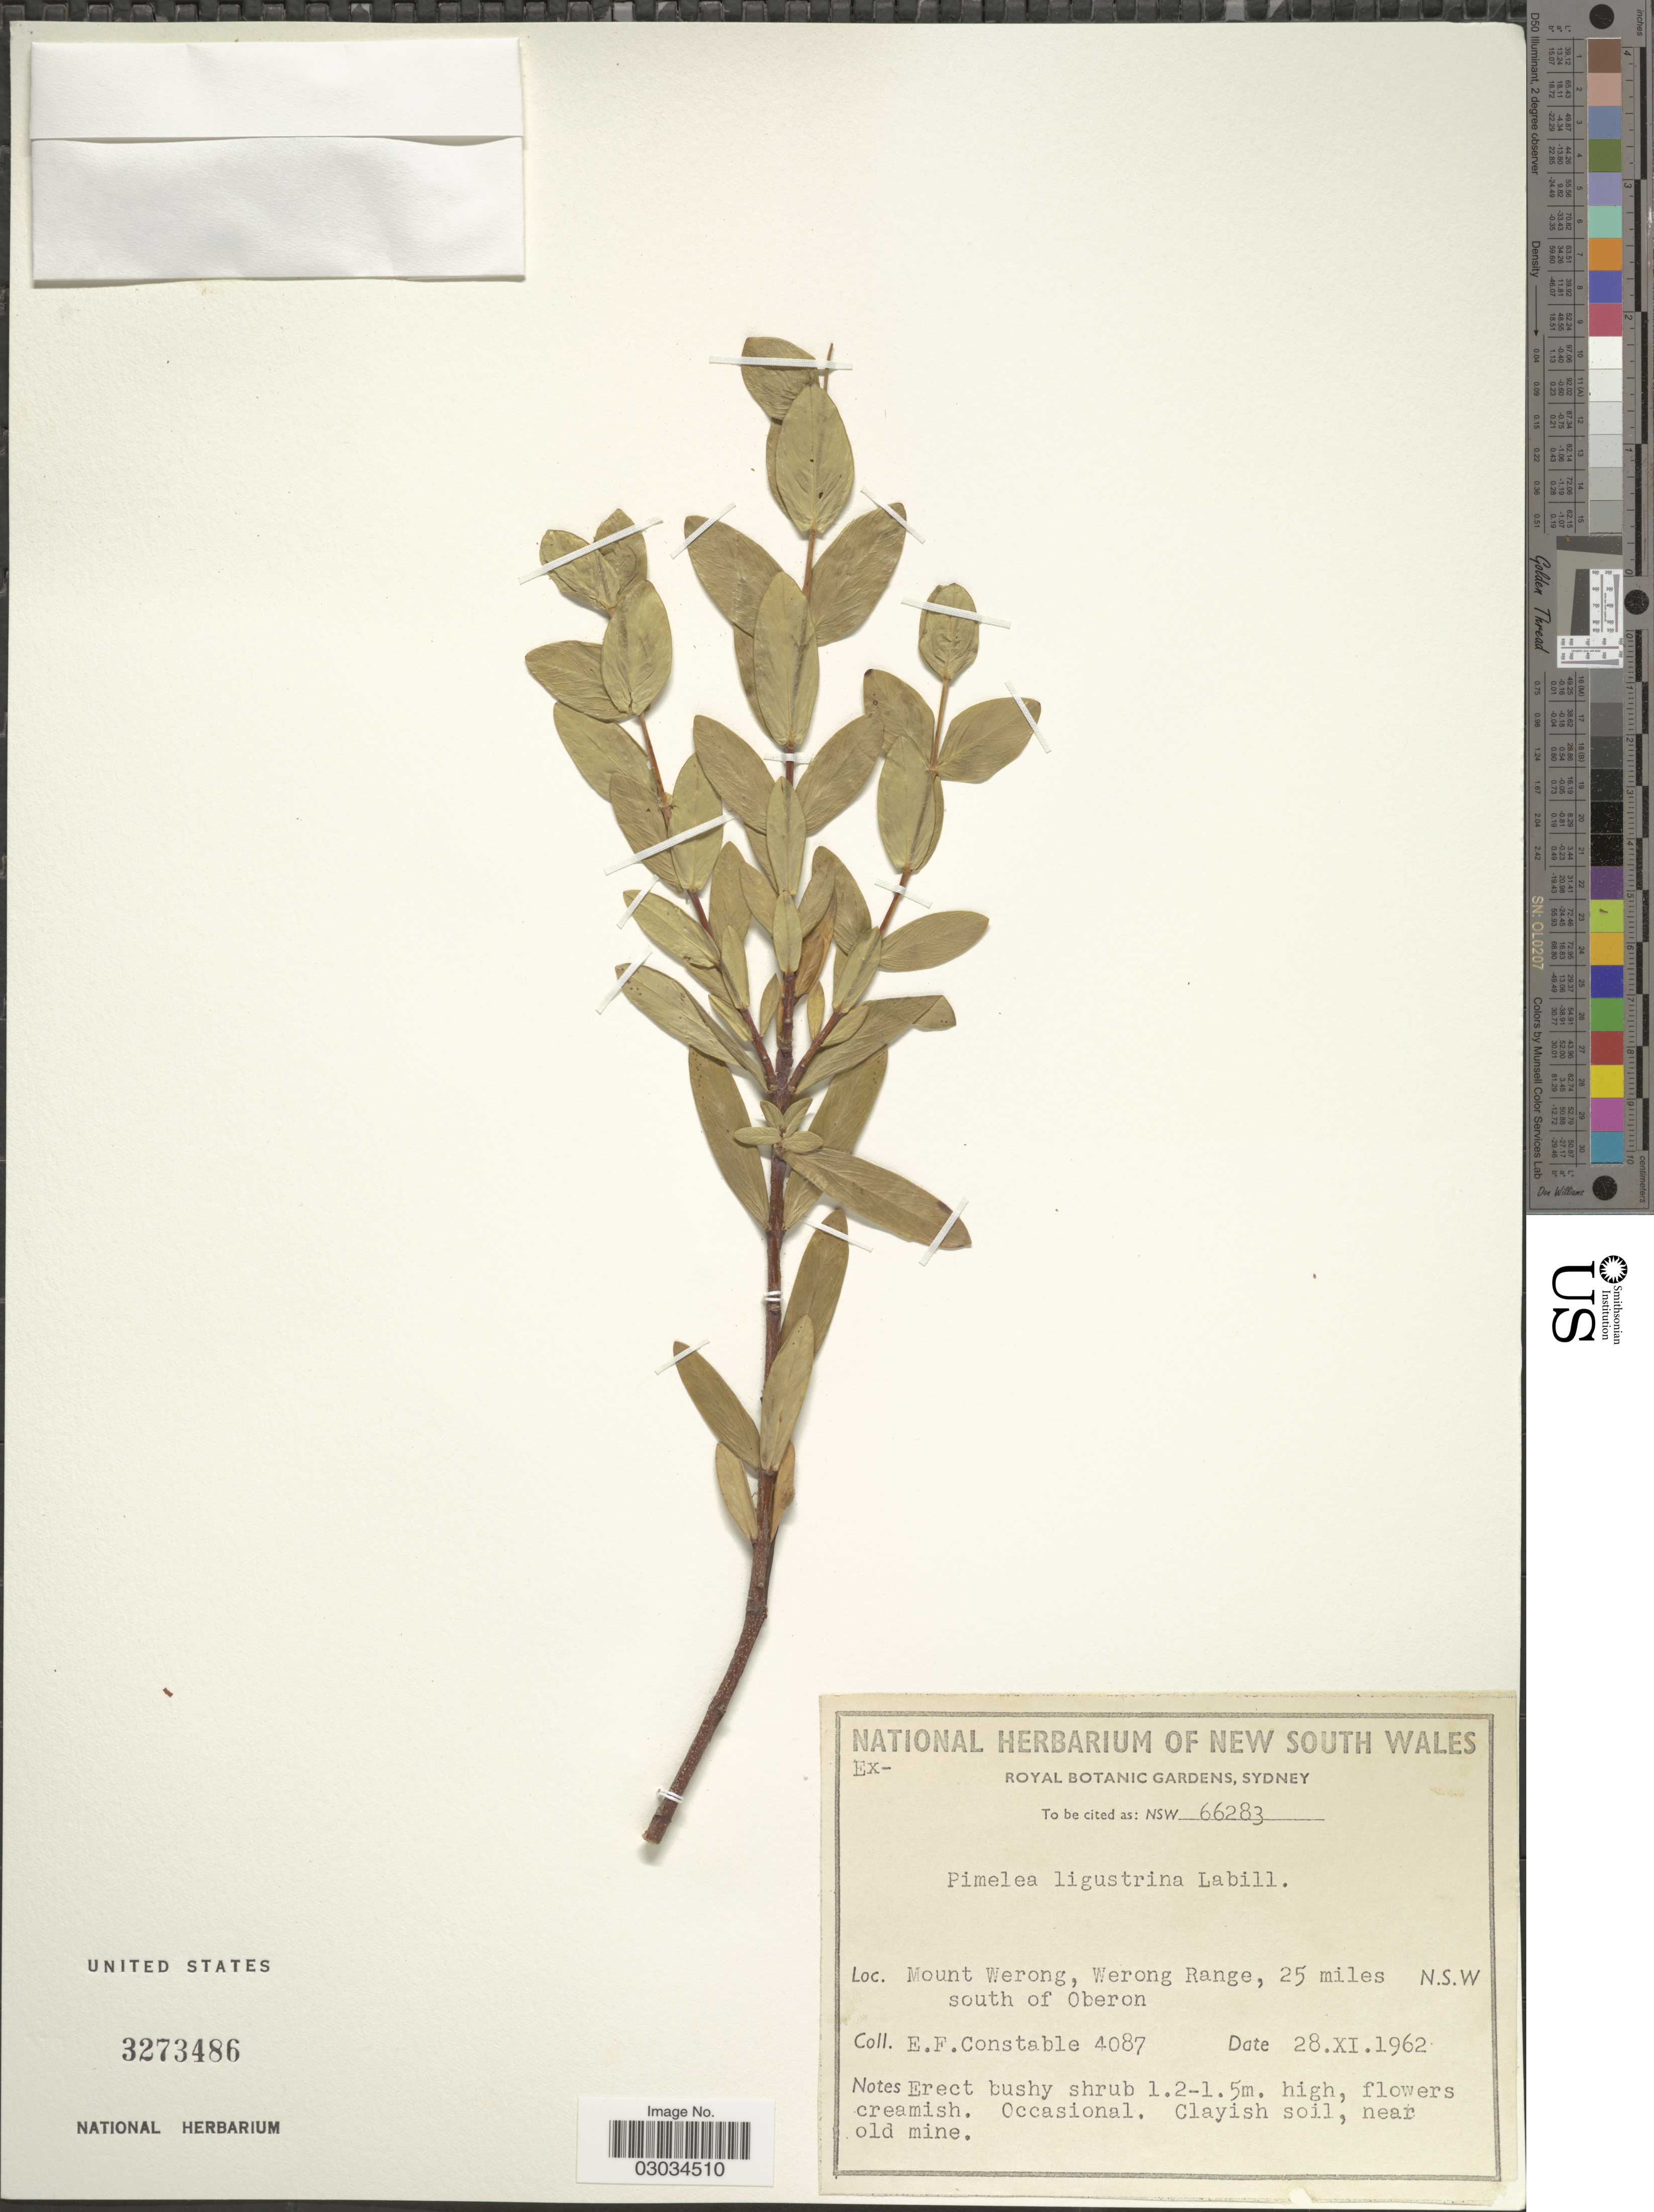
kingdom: Plantae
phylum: Tracheophyta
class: Magnoliopsida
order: Malvales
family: Thymelaeaceae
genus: Pimelea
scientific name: Pimelea ligustrina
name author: Labill.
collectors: E. F. Constable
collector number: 4087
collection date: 1962-11-28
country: Australia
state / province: New South Wales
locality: Mount Werong, Werong Range, 25 miles south of Oberon. N.S.W.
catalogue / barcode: US 3273486